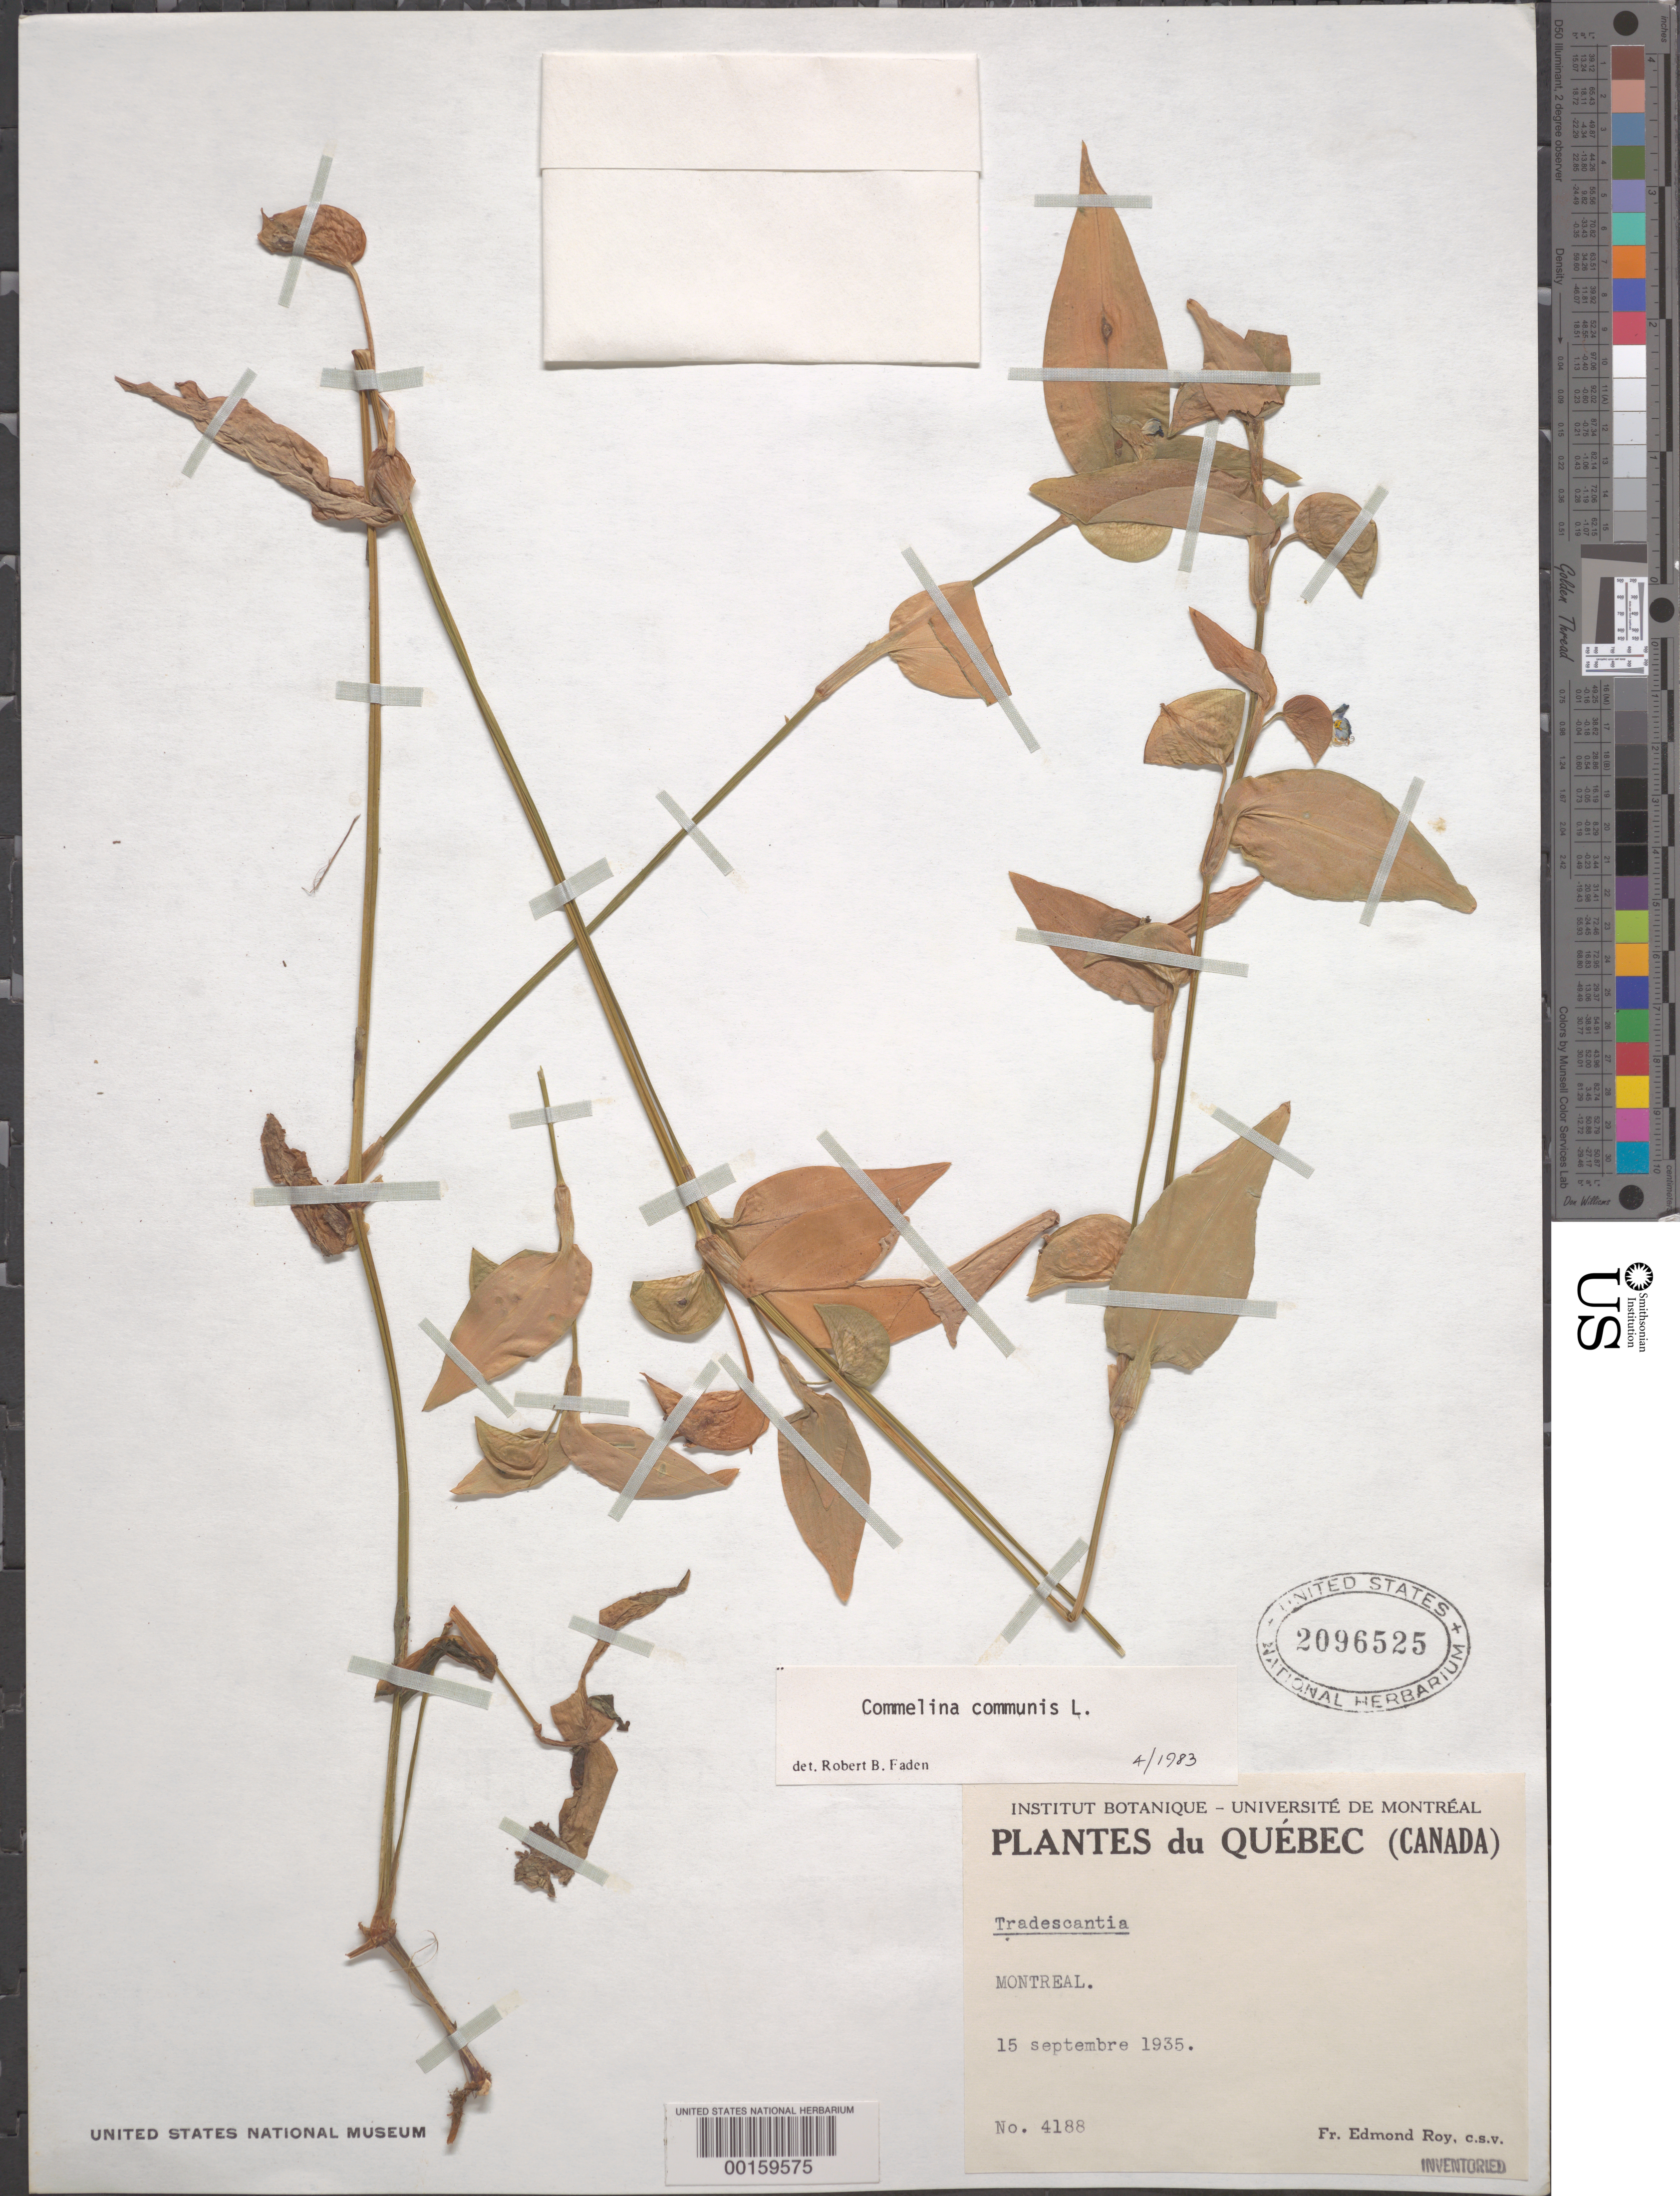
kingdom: Plantae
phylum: Tracheophyta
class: Liliopsida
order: Commelinales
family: Commelinaceae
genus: Commelina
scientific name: Commelina communis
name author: L.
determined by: Faden, Robert B., (US), Smithsonian Institution - National Museum of Natural History (UNITED STATES)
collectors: E. Roy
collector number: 4188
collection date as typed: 15 Sep 1935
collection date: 1935-09-15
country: Canada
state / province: Quebec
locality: Montreal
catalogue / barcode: US 2096525